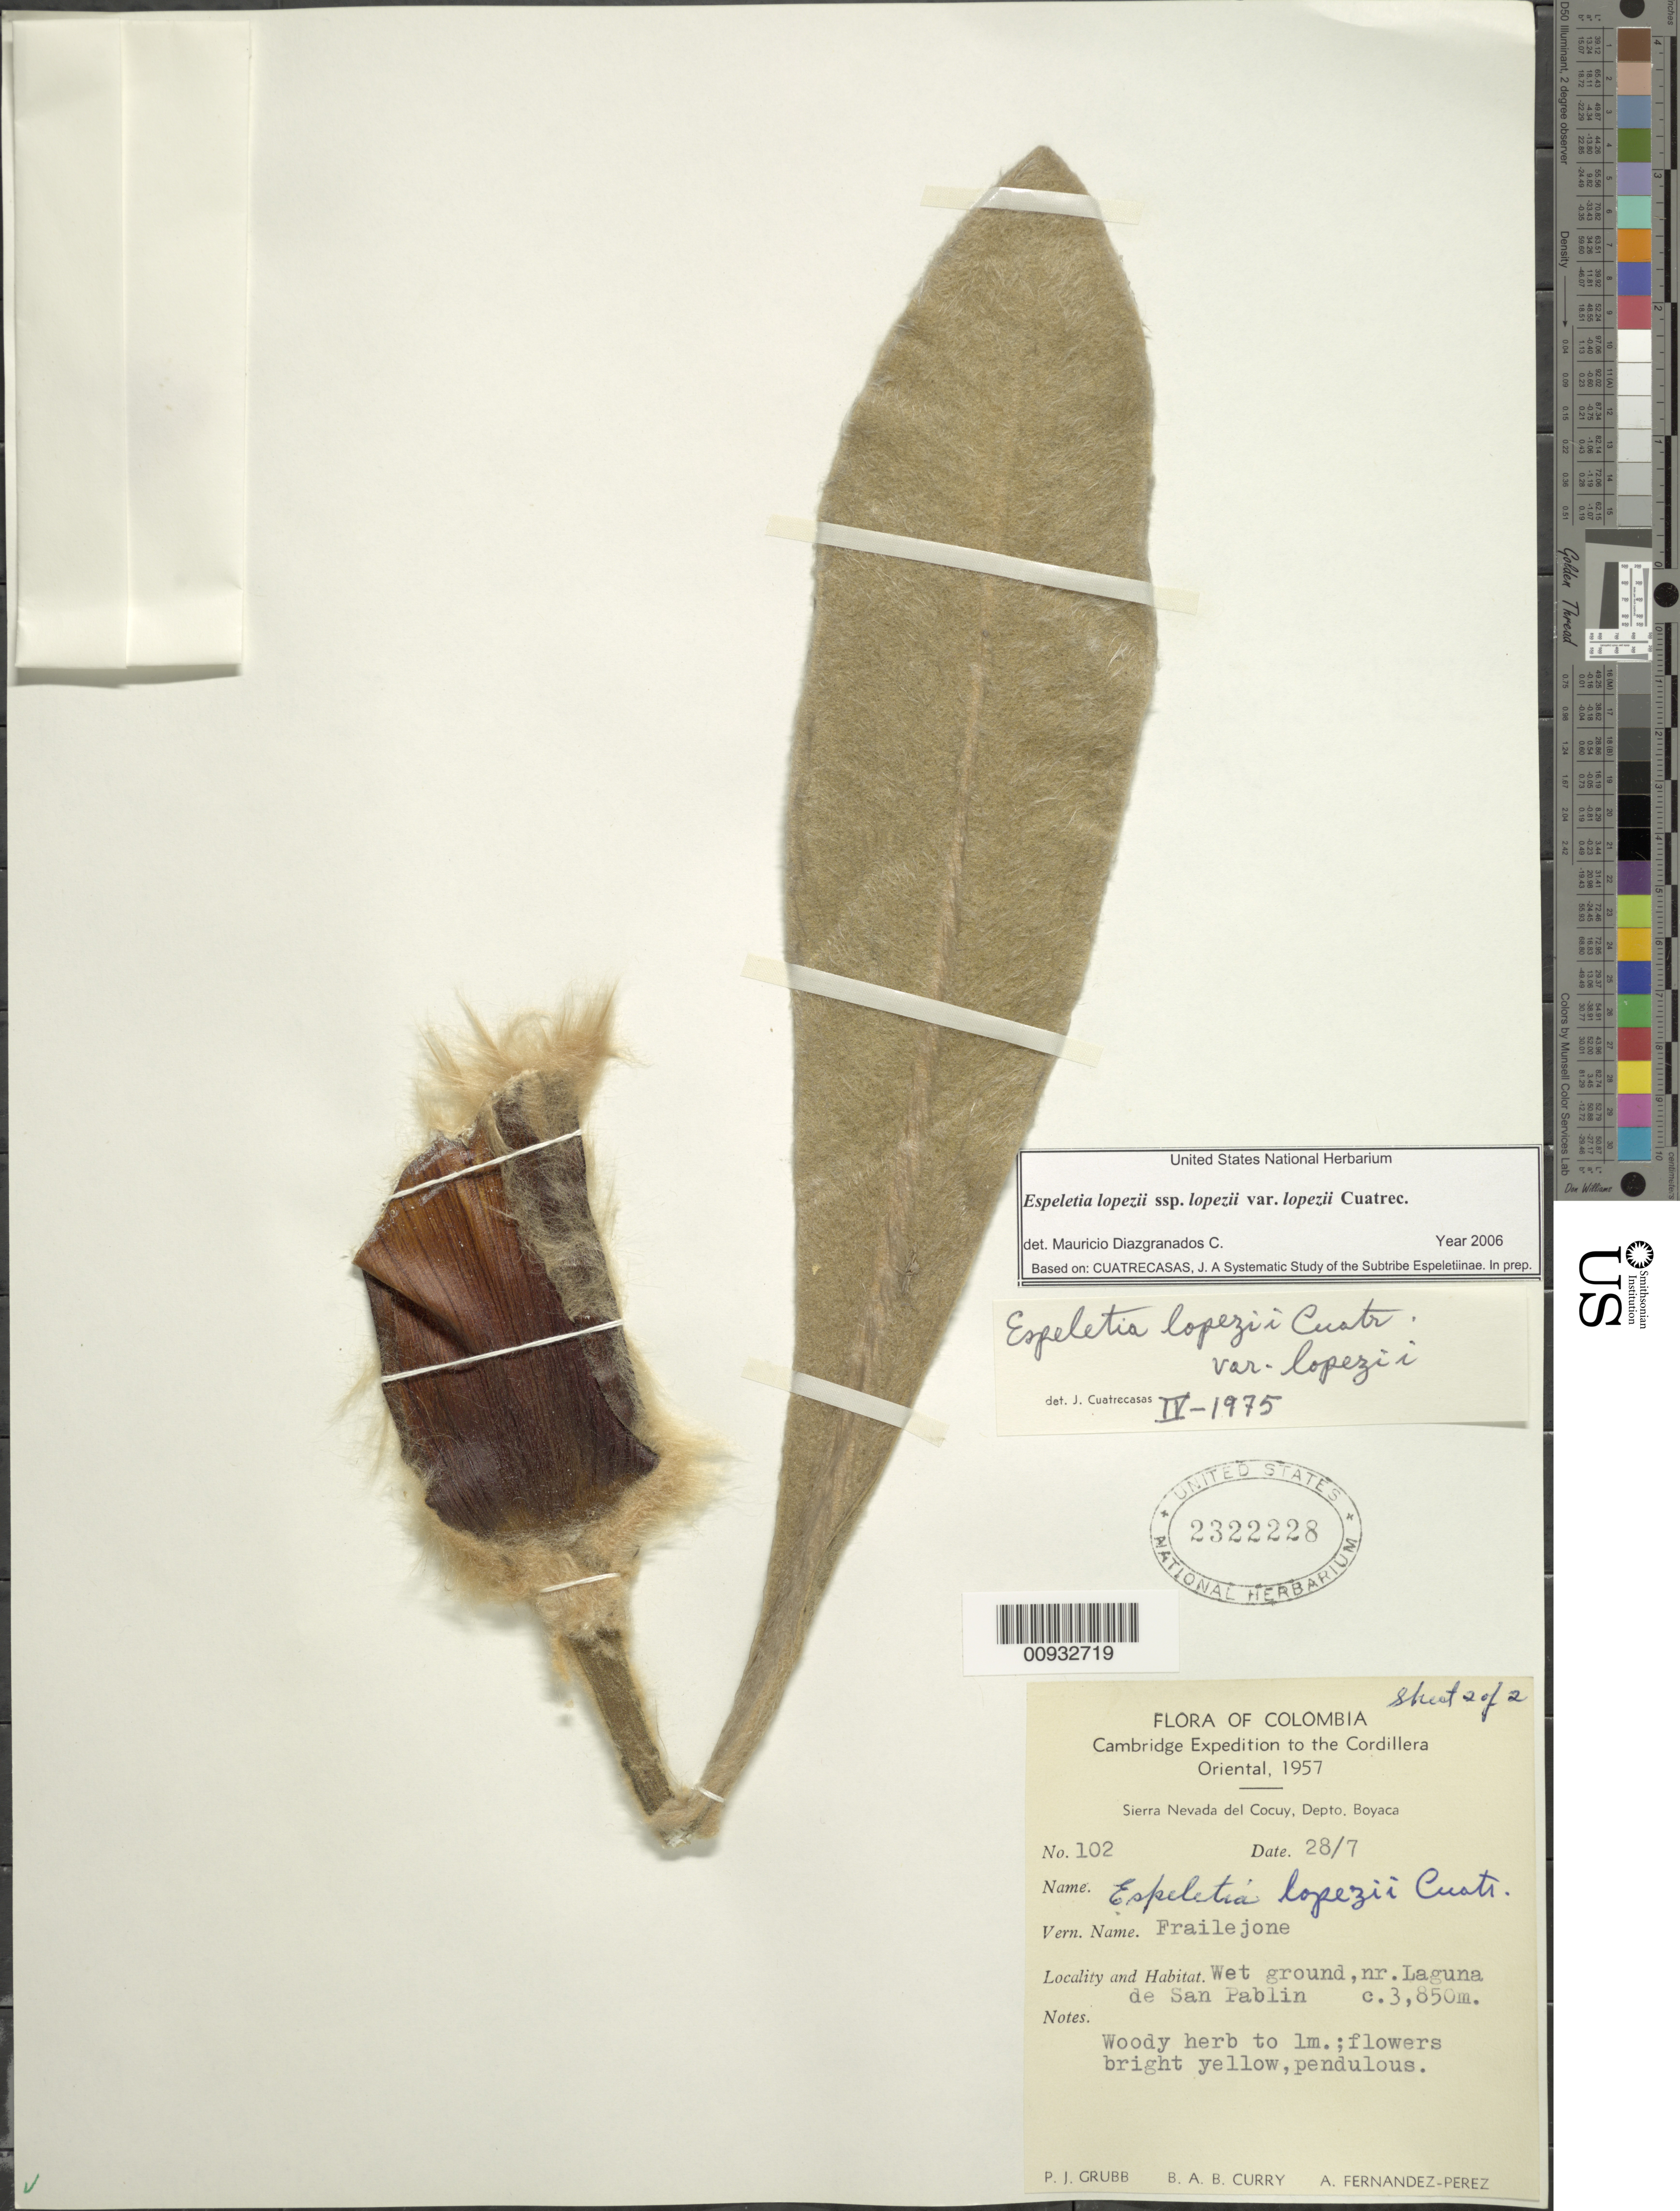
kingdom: Plantae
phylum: Tracheophyta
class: Magnoliopsida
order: Asterales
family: Asteraceae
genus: Espeletia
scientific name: Espeletia lopezii var. lopezi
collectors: P. J. Grubb, B. A. B. Curry & A. Fernández-Pérez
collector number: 102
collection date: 1957-07-28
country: Colombia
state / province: Boyacá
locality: Cambridge. Cordillera Oriental. Around Laguna de San Pablin. Sierra Nevada del Cocuy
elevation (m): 3850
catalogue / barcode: US 2322228